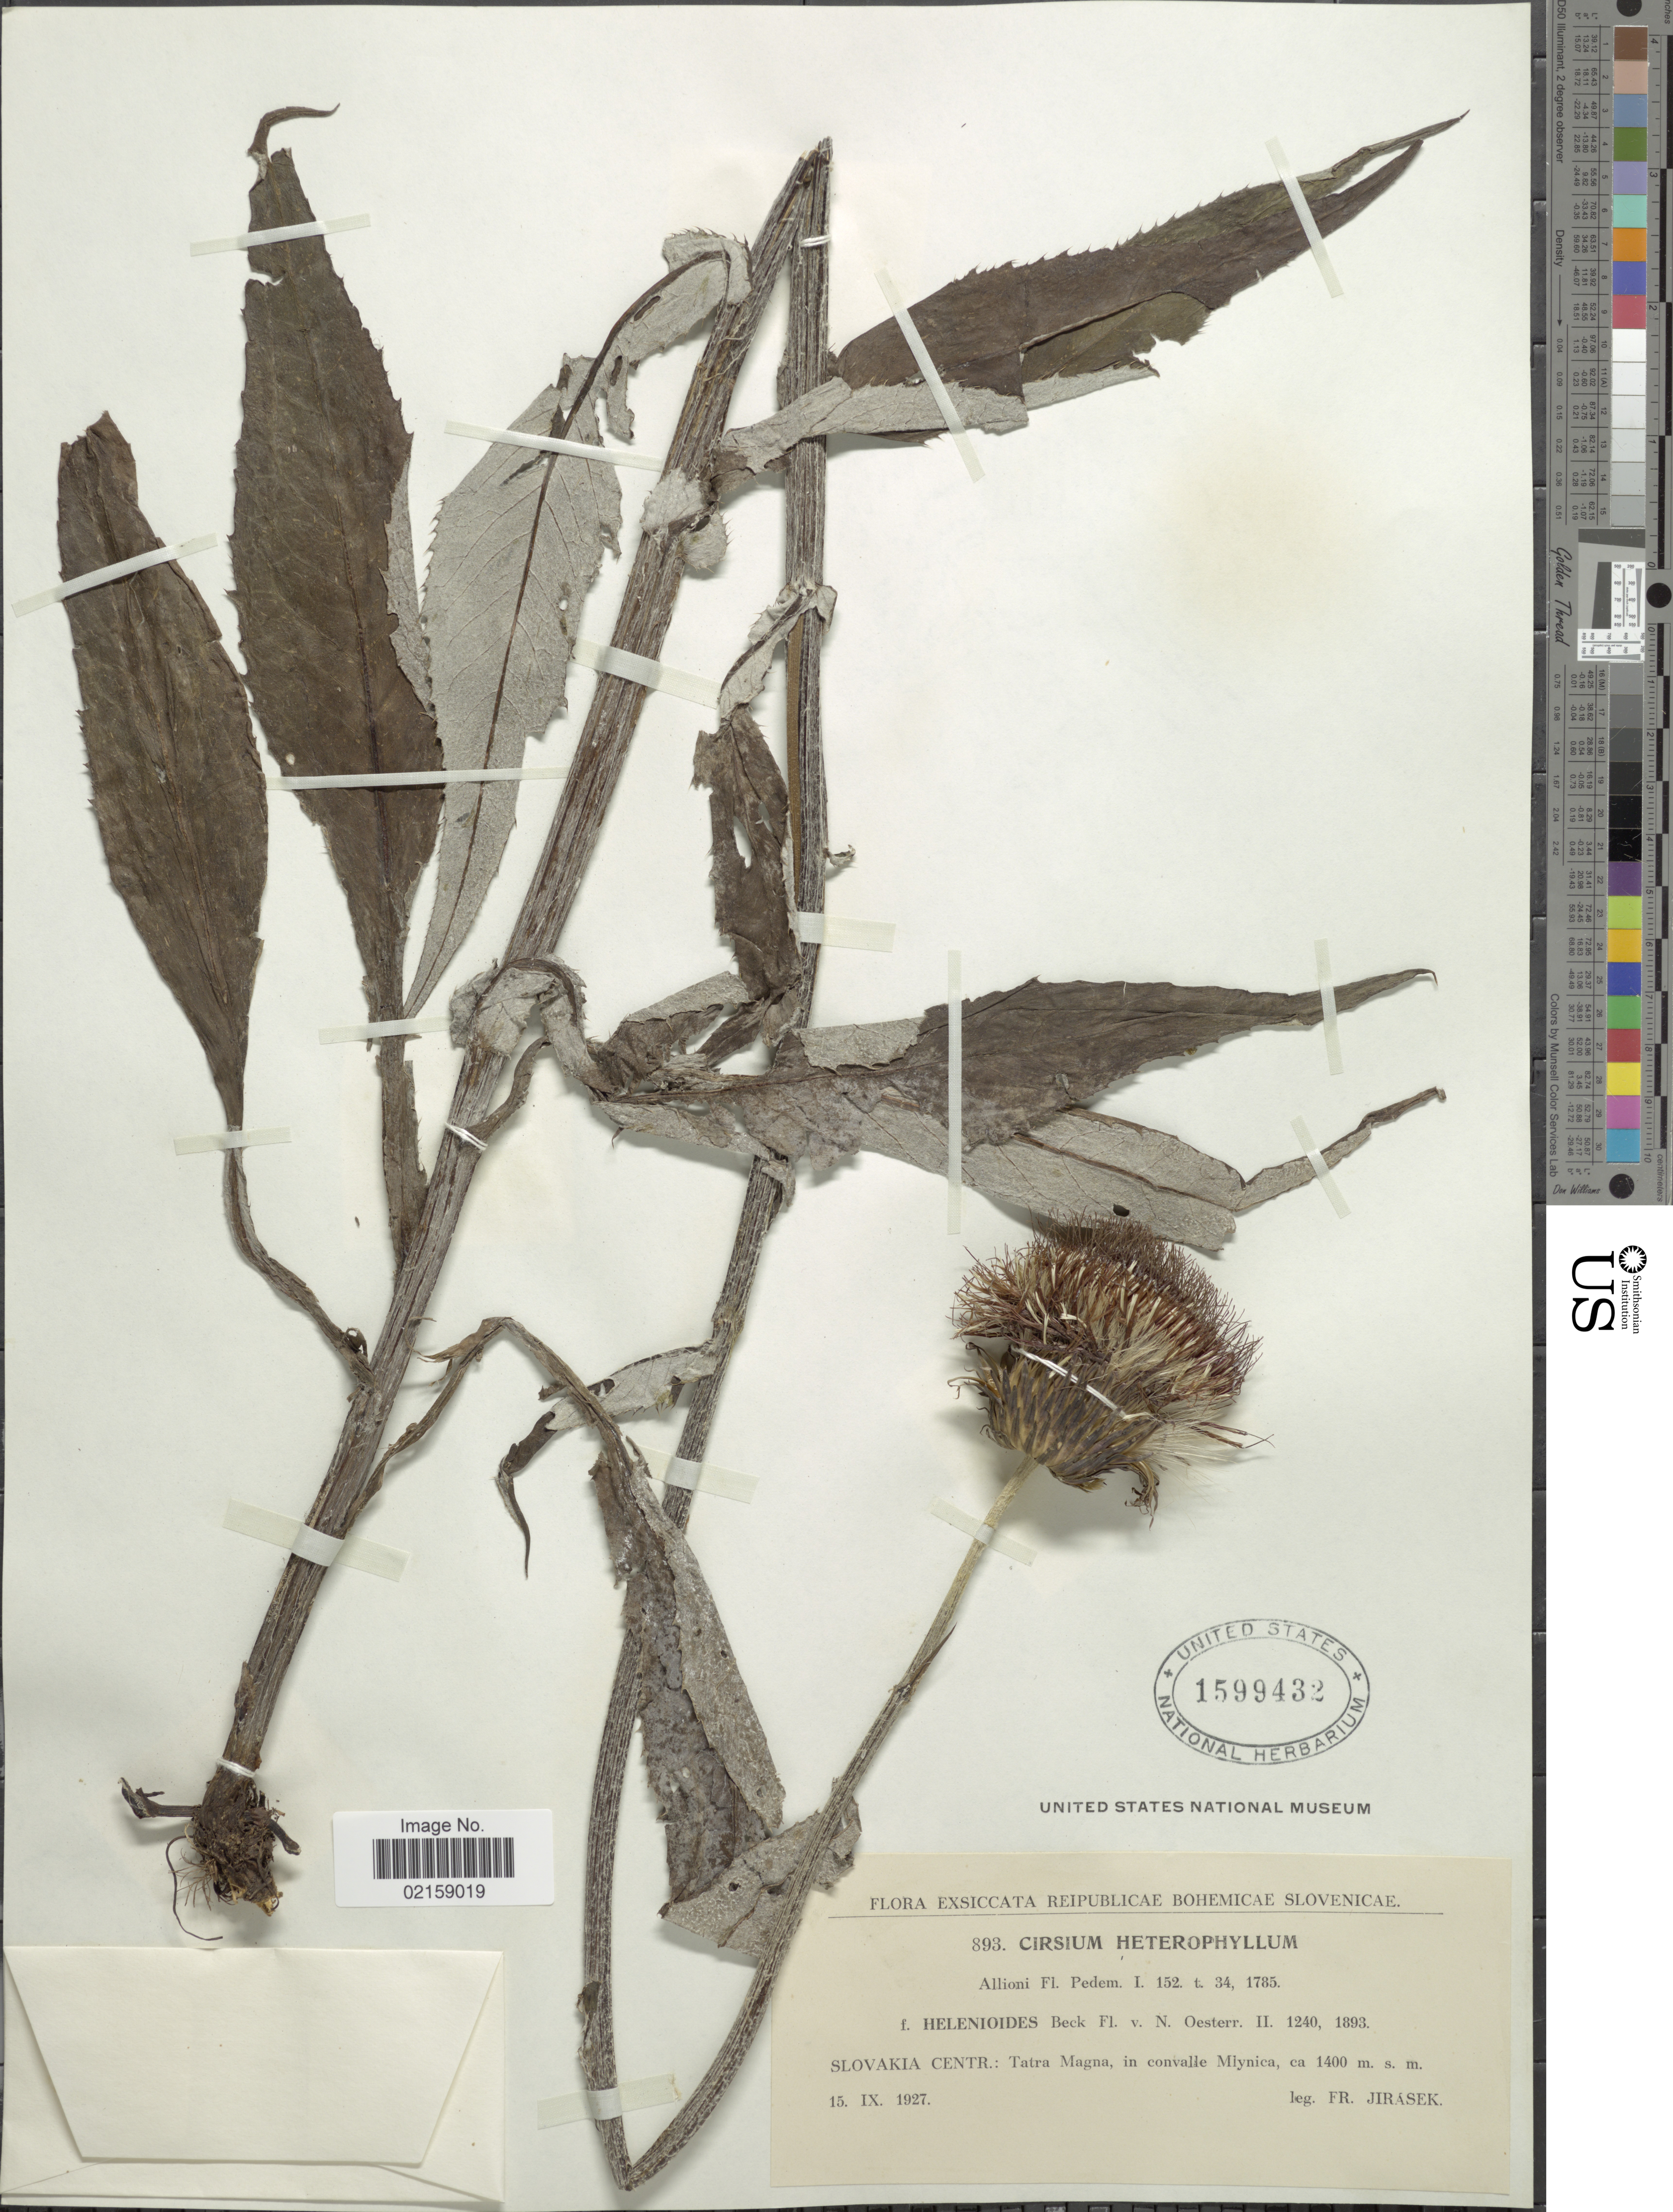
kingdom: Plantae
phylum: Tracheophyta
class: Magnoliopsida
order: Asterales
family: Asteraceae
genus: Cirsium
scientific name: Cirsium heterophyllum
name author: (L.) Hill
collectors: F. Jirasek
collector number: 893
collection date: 1927-09-15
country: Slovakia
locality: Exsiccata Reipublicae Bohemicae Slovenicae, Slovakia septentr., Tatra Magna: in graminosis subalpine prope balneas Tatranska Kotlina.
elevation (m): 1400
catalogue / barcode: US 1599432